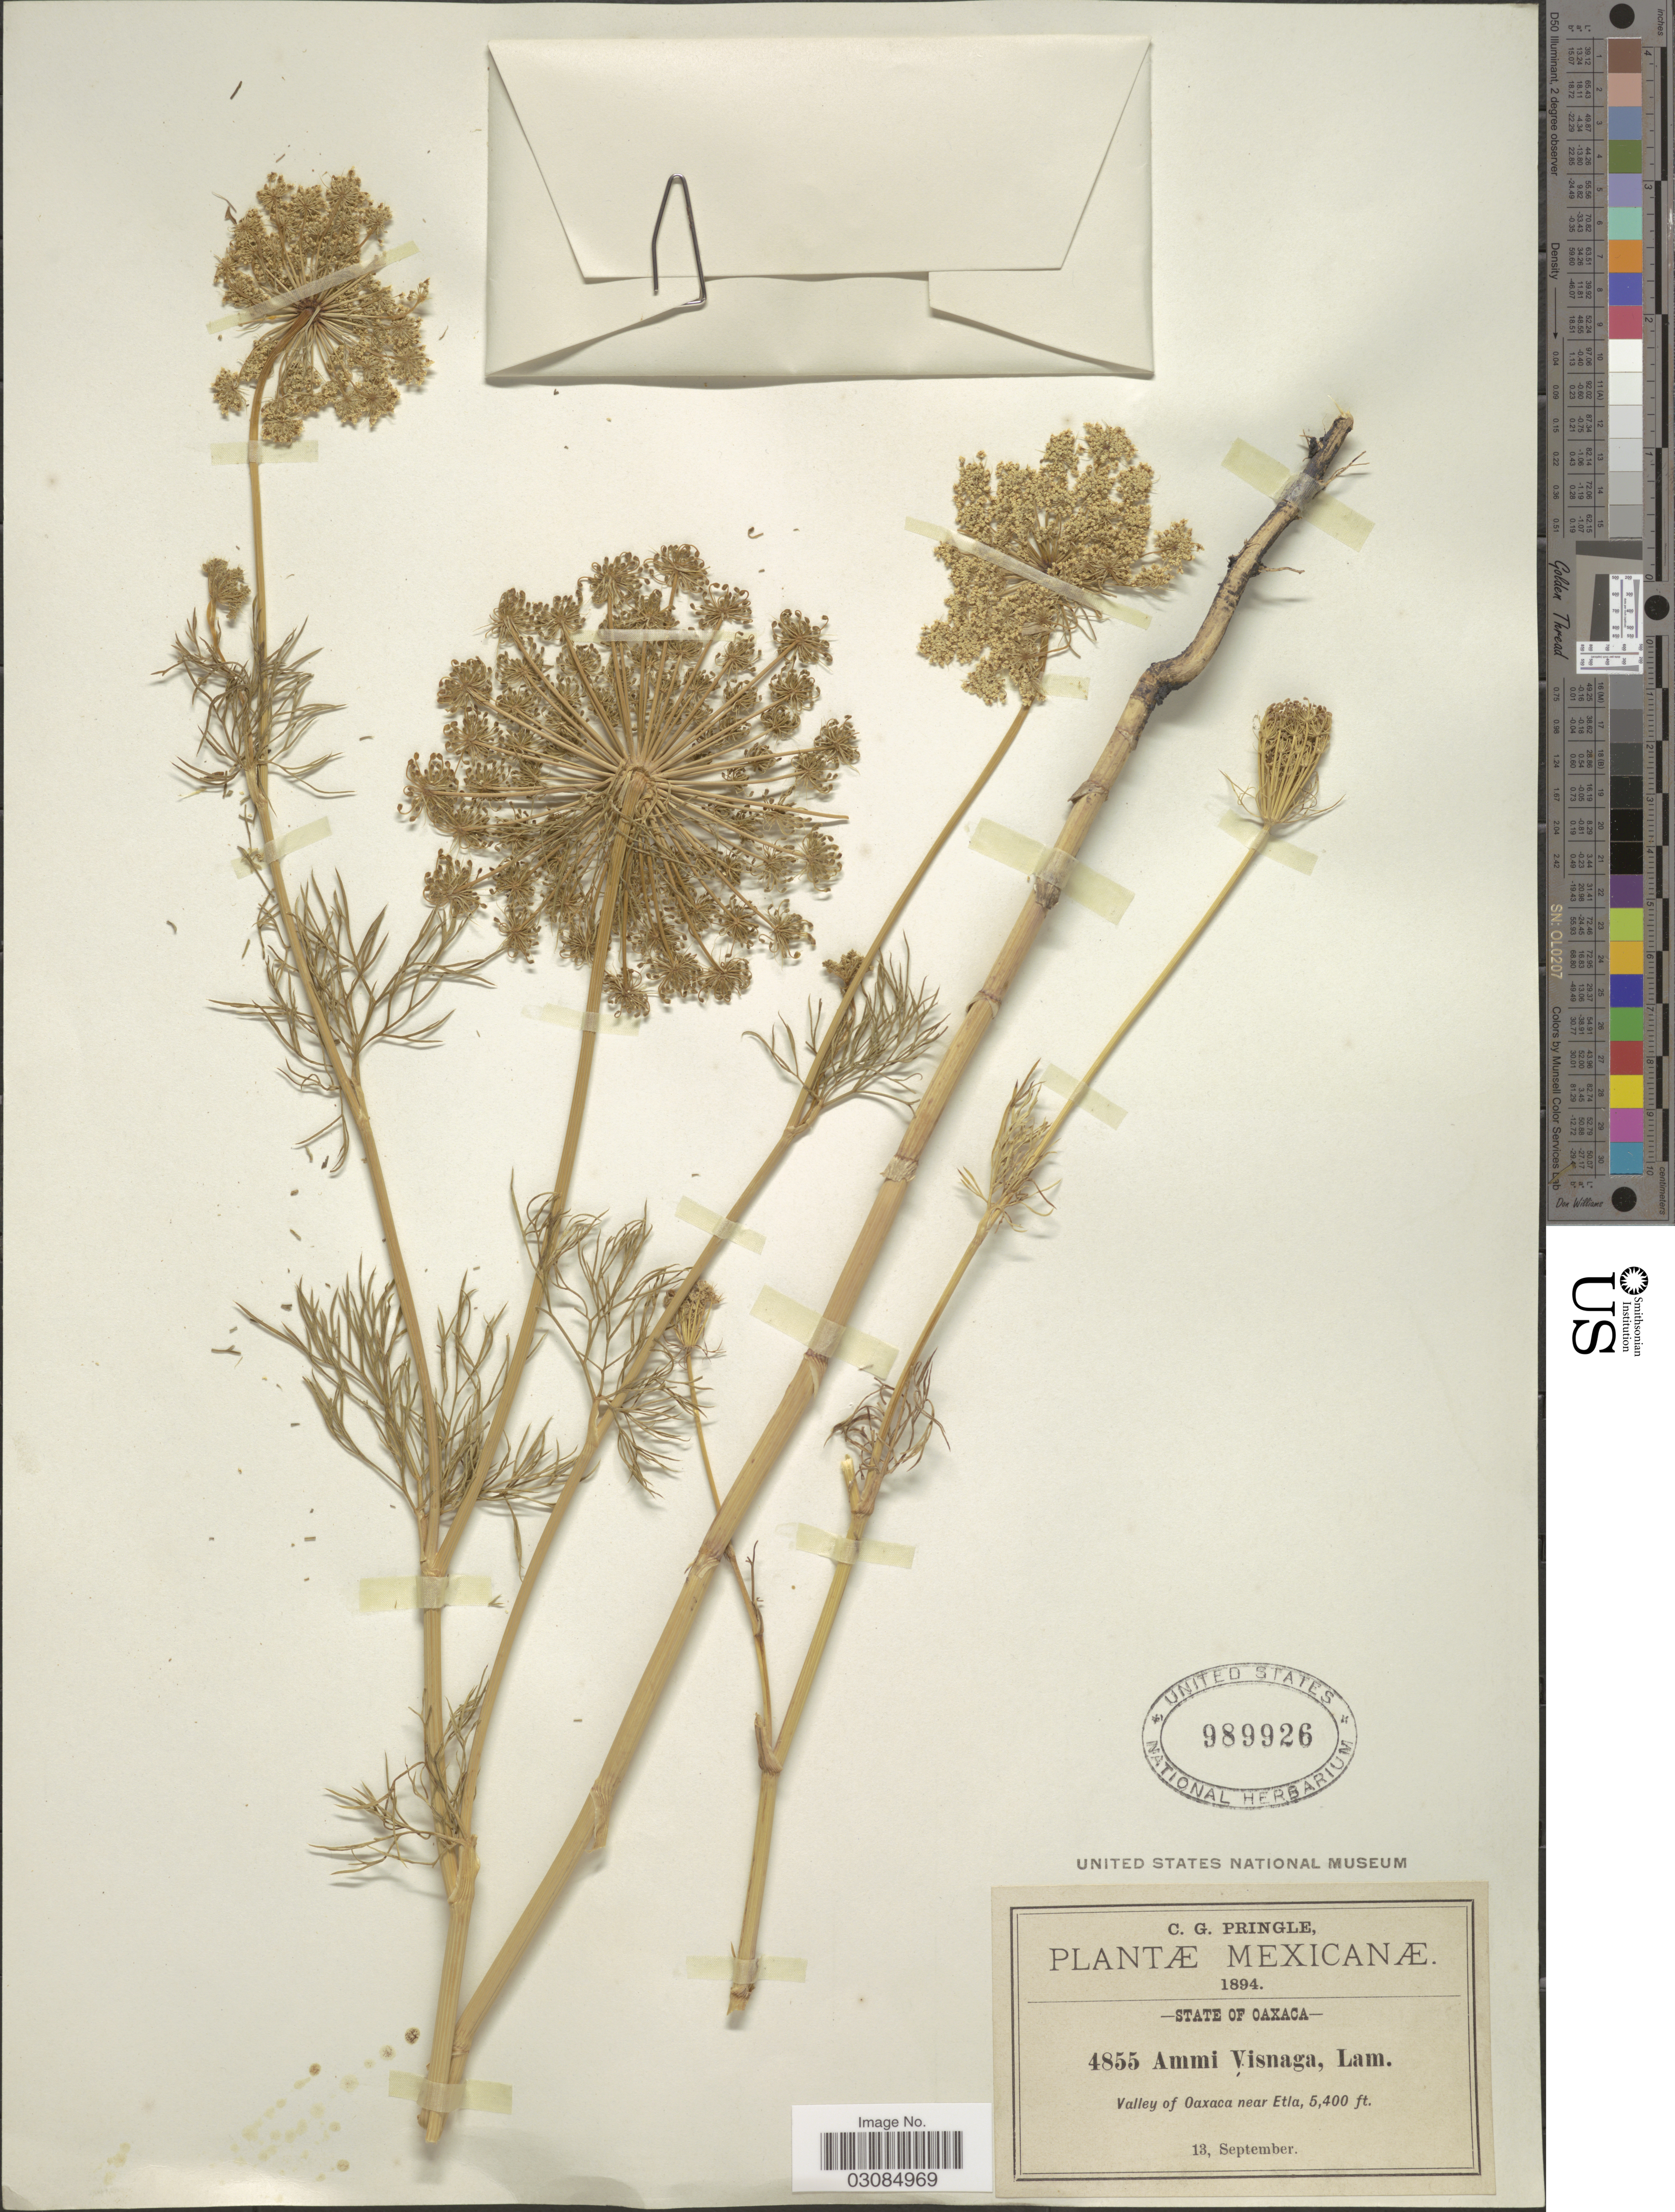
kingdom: Plantae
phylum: Tracheophyta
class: Magnoliopsida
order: Apiales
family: Apiaceae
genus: Ammi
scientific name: Ammi visnaga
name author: (L.) Lam.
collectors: C. G. Pringle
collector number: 4855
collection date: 1894-09-13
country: Mexico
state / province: Oaxaca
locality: Valley of Oaxaca near Etla.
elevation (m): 1646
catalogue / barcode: US 989926